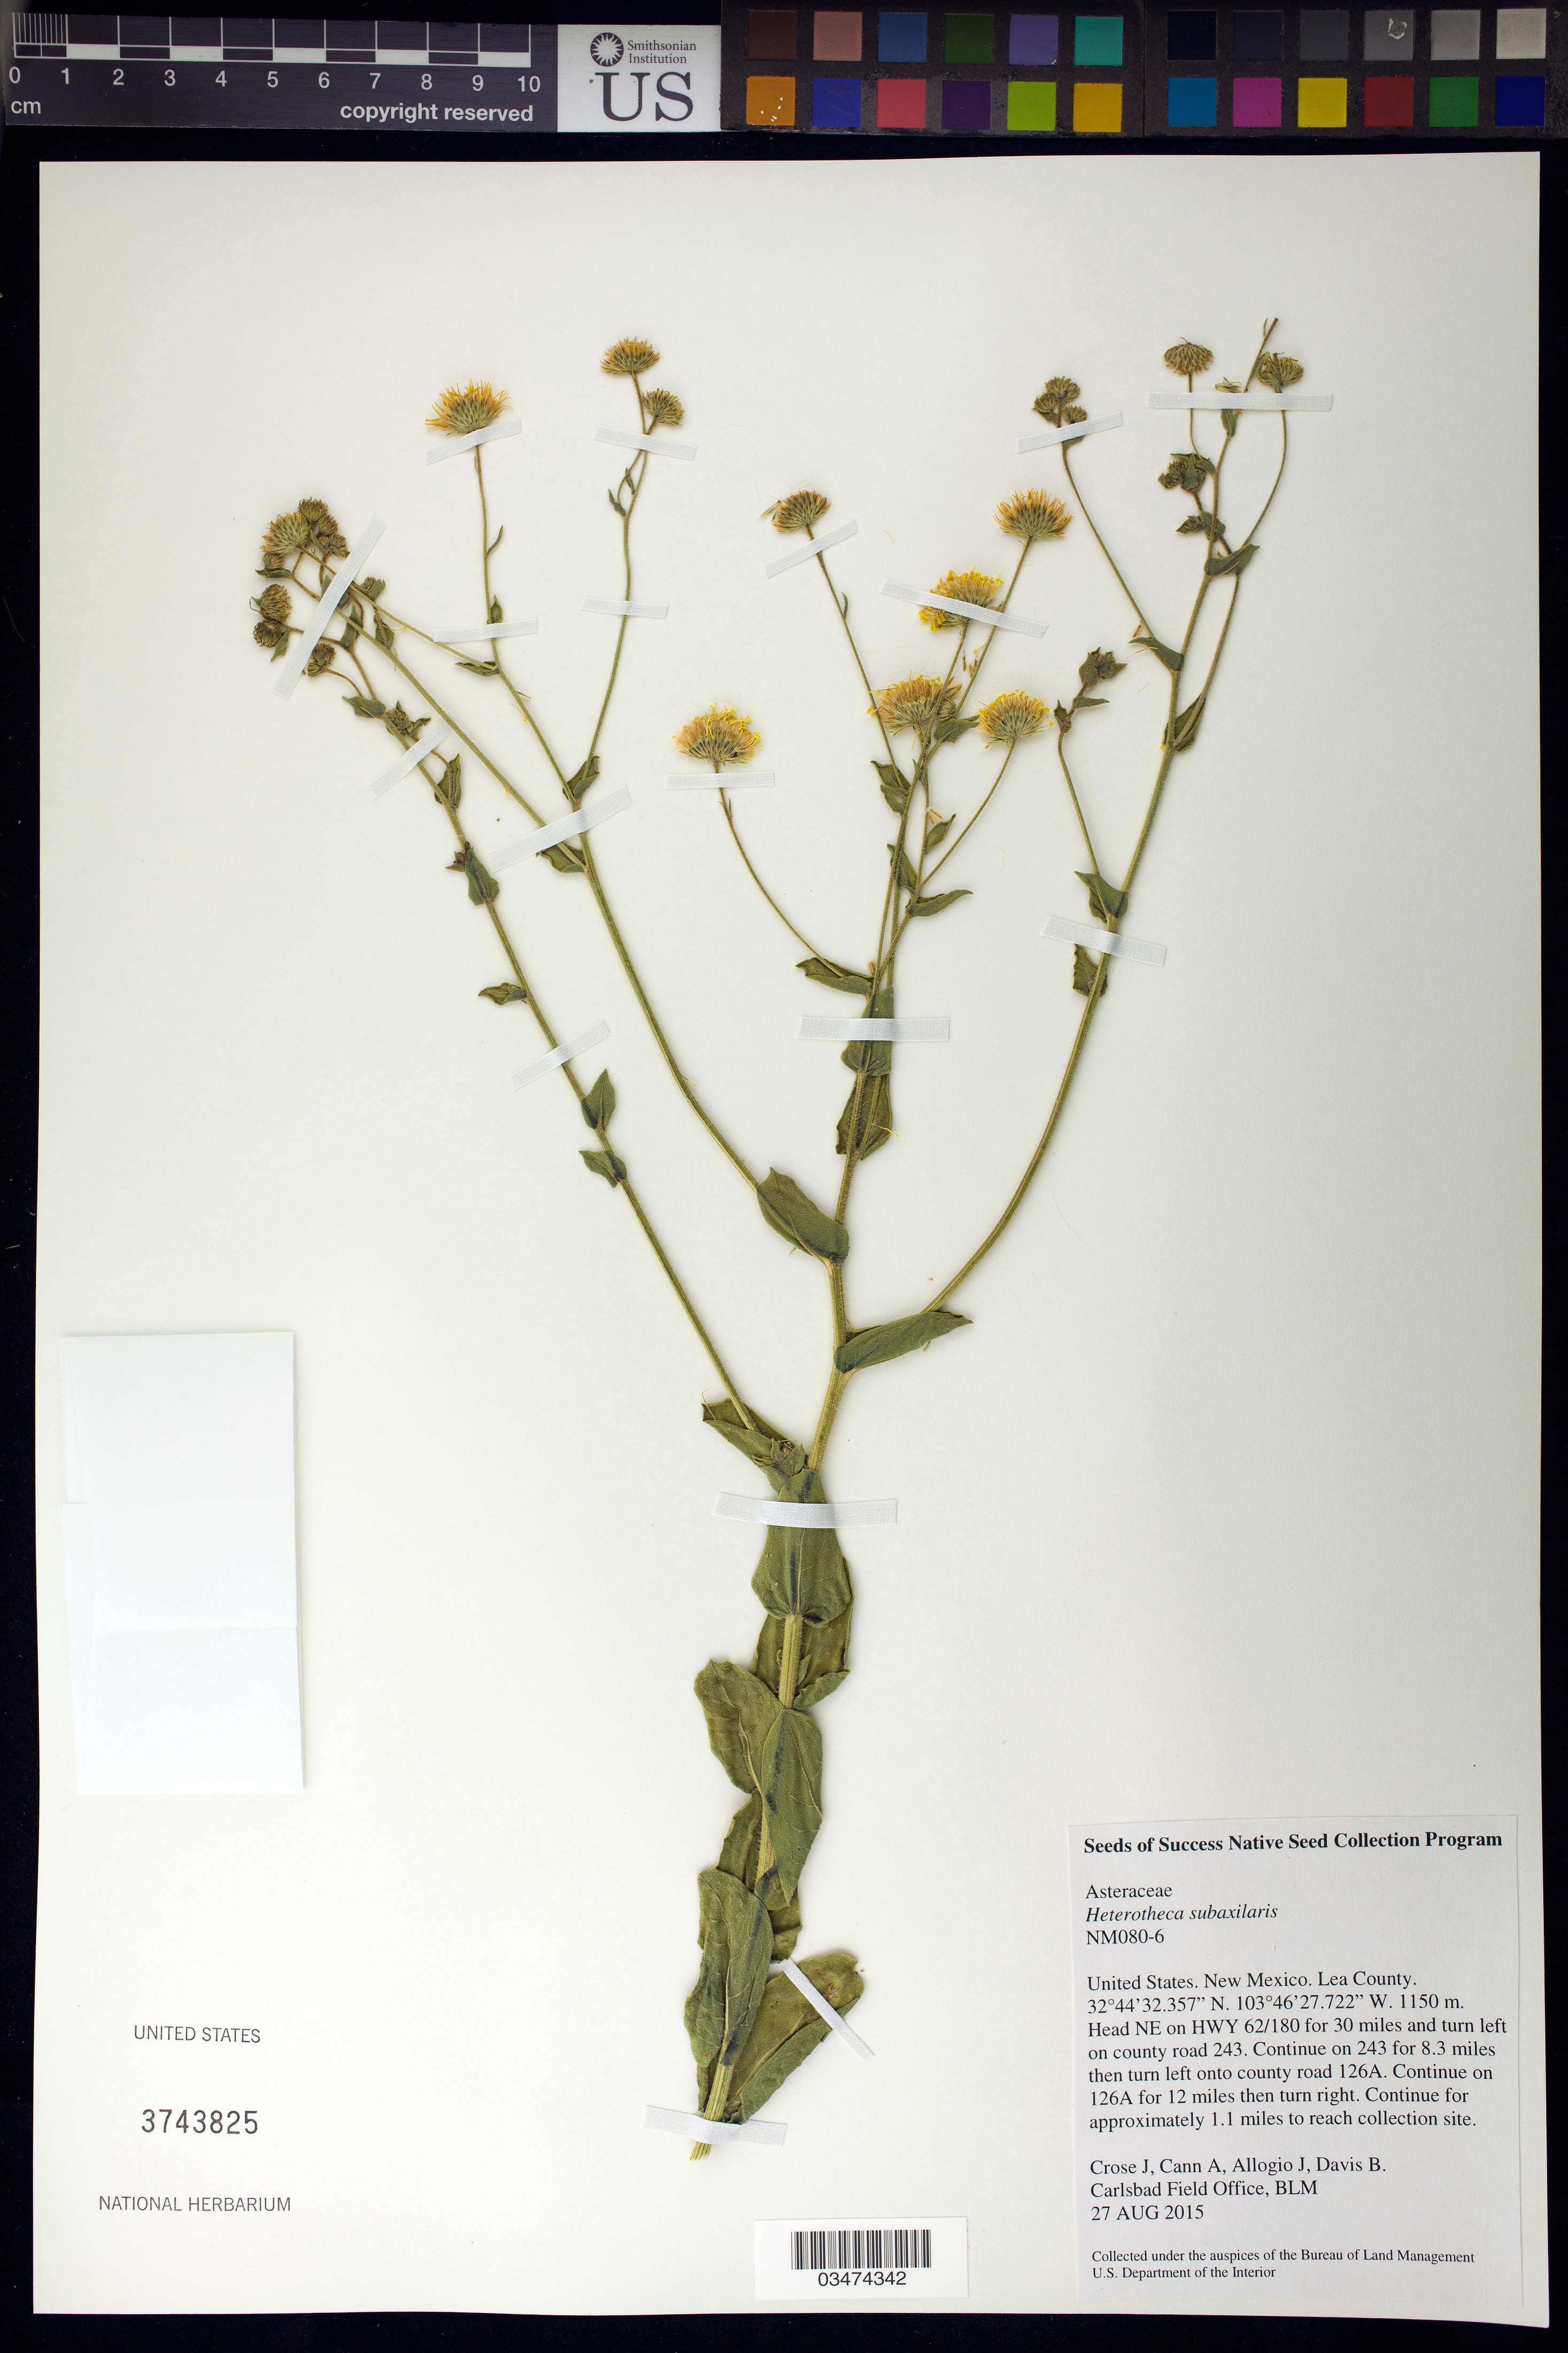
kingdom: Plantae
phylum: Tracheophyta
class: Magnoliopsida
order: Asterales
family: Asteraceae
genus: Heterotheca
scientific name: Heterotheca subaxillaris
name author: (Lam.) Britton & Rusby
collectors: J. Crose, A. Cann, B. Davis & J. Allogio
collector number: NM080-6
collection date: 2015-08-27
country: United States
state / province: New Mexico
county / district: Lea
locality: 12 miles on road 126 A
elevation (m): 1150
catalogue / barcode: US 3743825